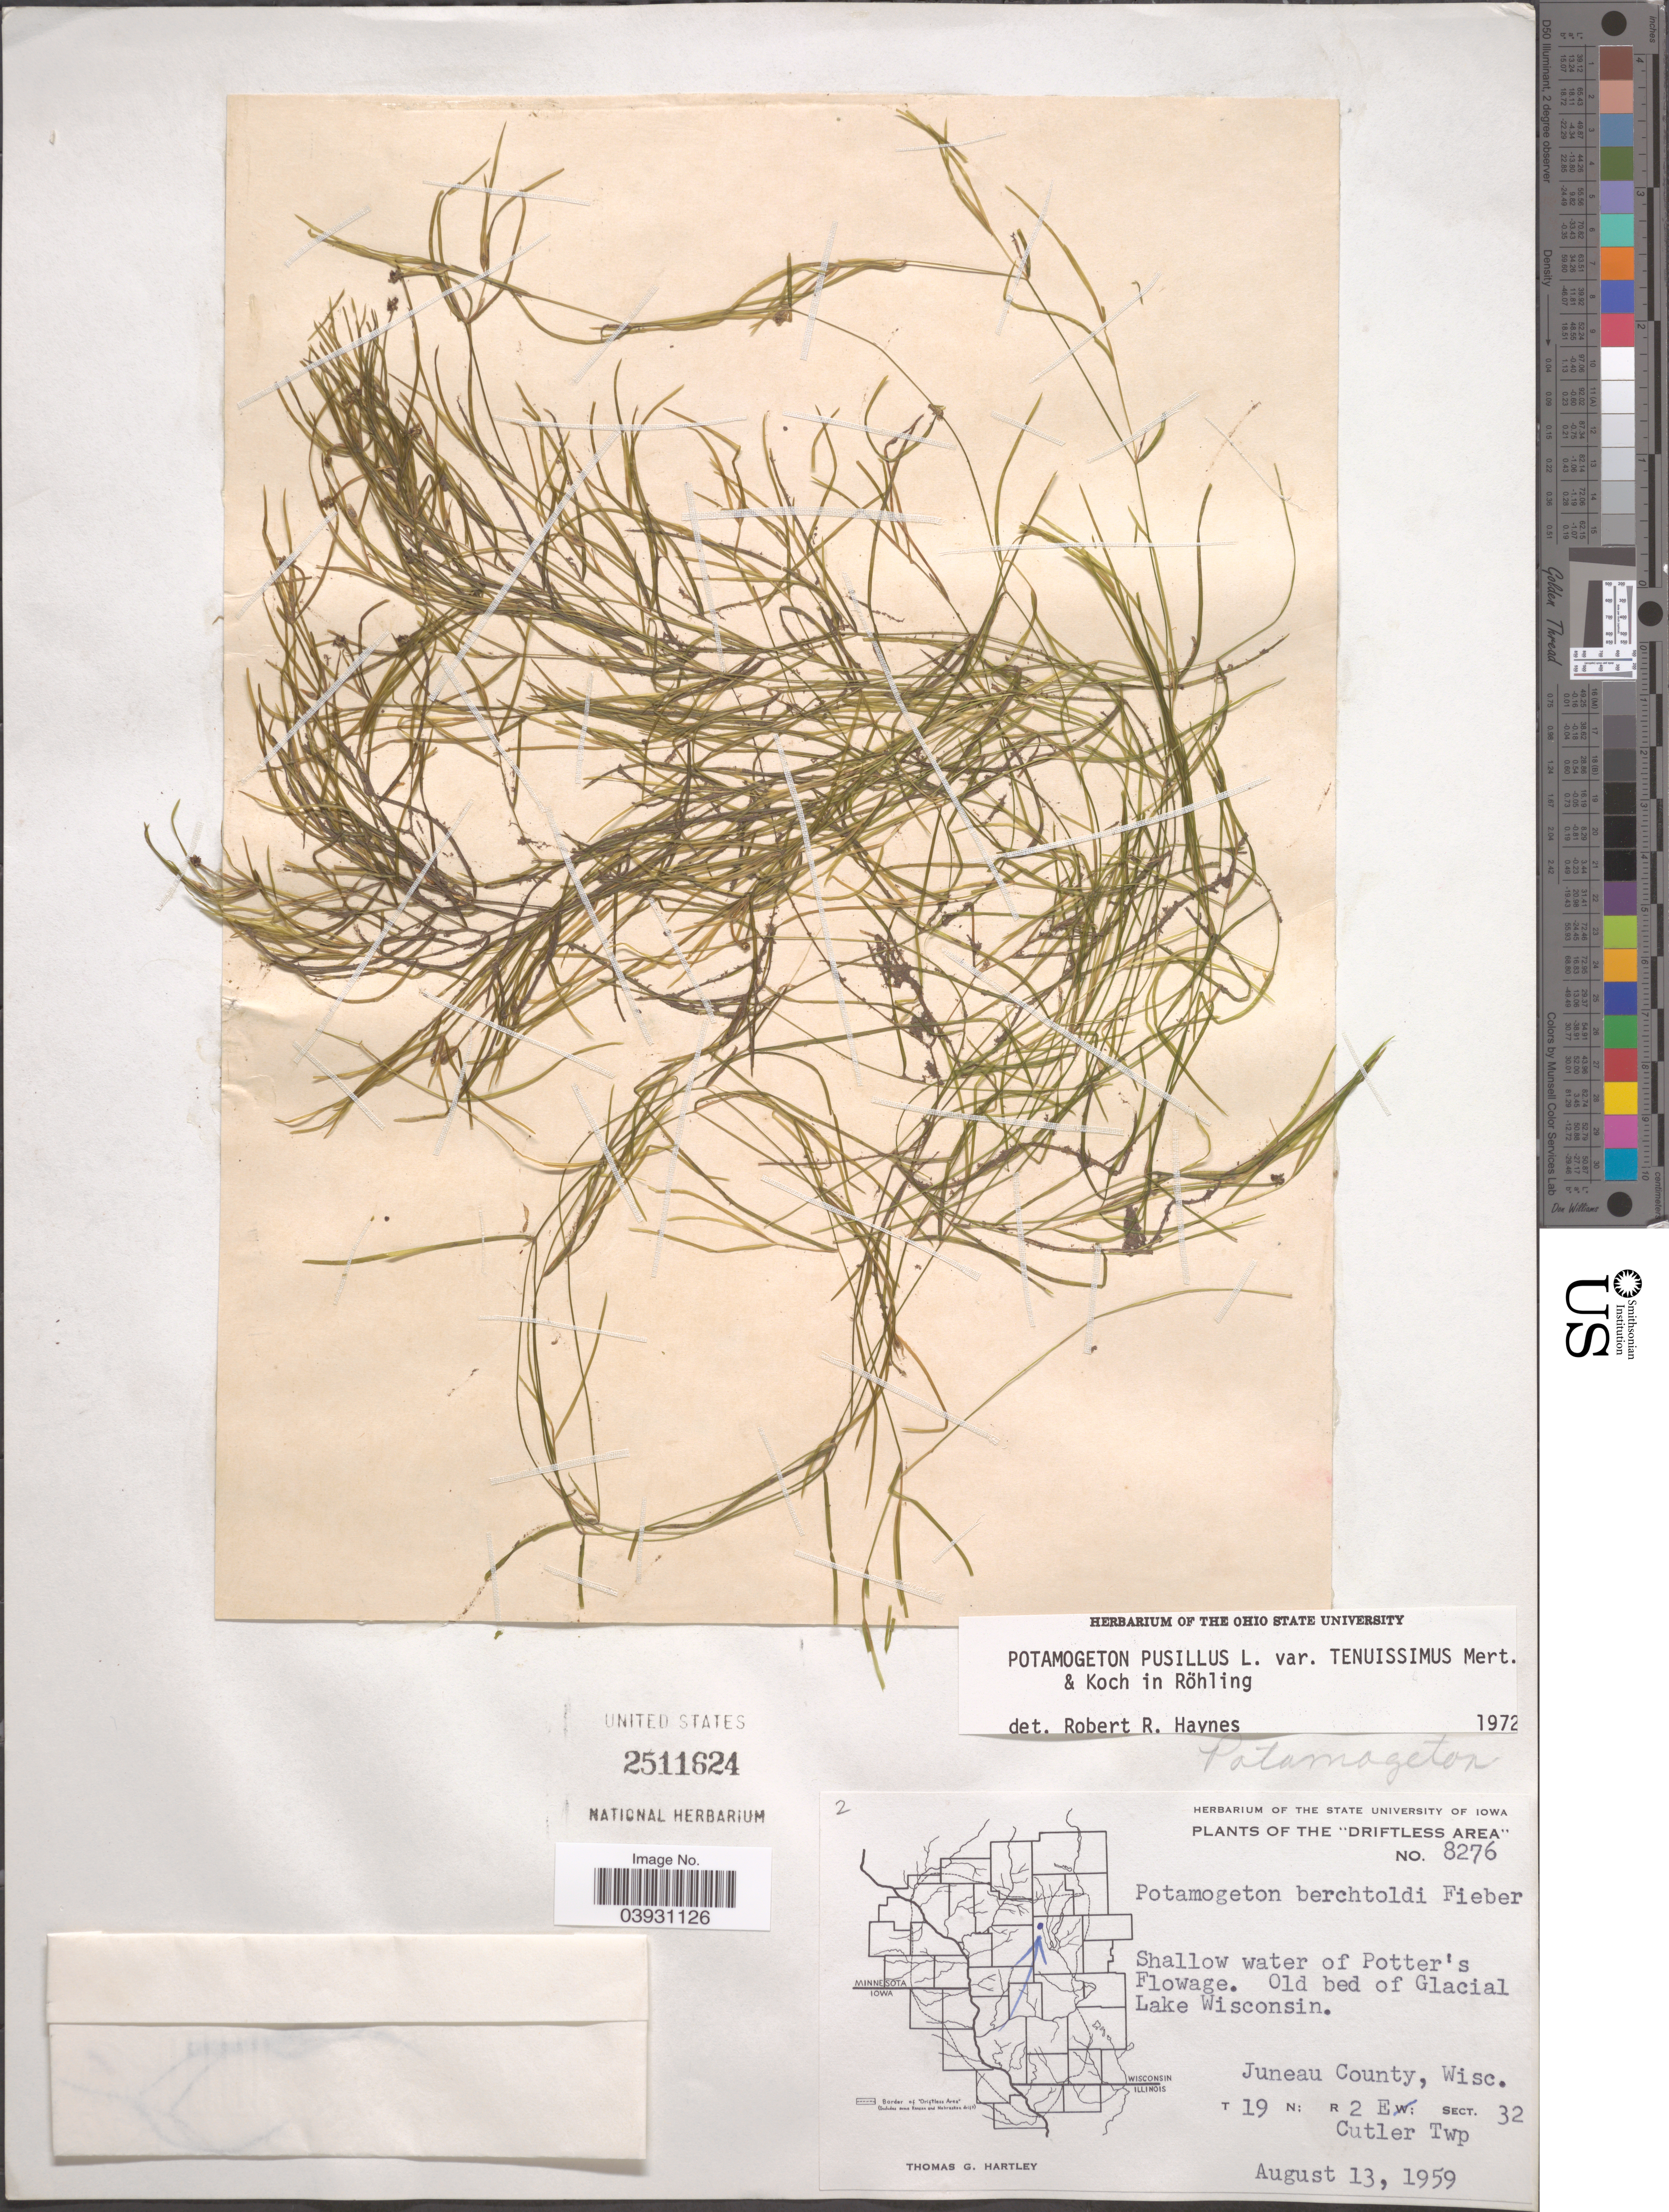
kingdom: Plantae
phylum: Tracheophyta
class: Liliopsida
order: Alismatales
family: Potamogetonaceae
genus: Potamogeton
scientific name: Potamogeton pusillus subsp. tenuissimus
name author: Mert. & W.D.J. Koch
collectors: T. G. Hartley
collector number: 8276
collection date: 1959-08-13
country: United States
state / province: Wisconsin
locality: The "Driftless Area". Shallow water of Potter's Flowage. Old bed of Glacial Lake Wisconsin. Juneau County. T 19 N; R 2 E; Sect. 32. Cutler Twp.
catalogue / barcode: US 2511624